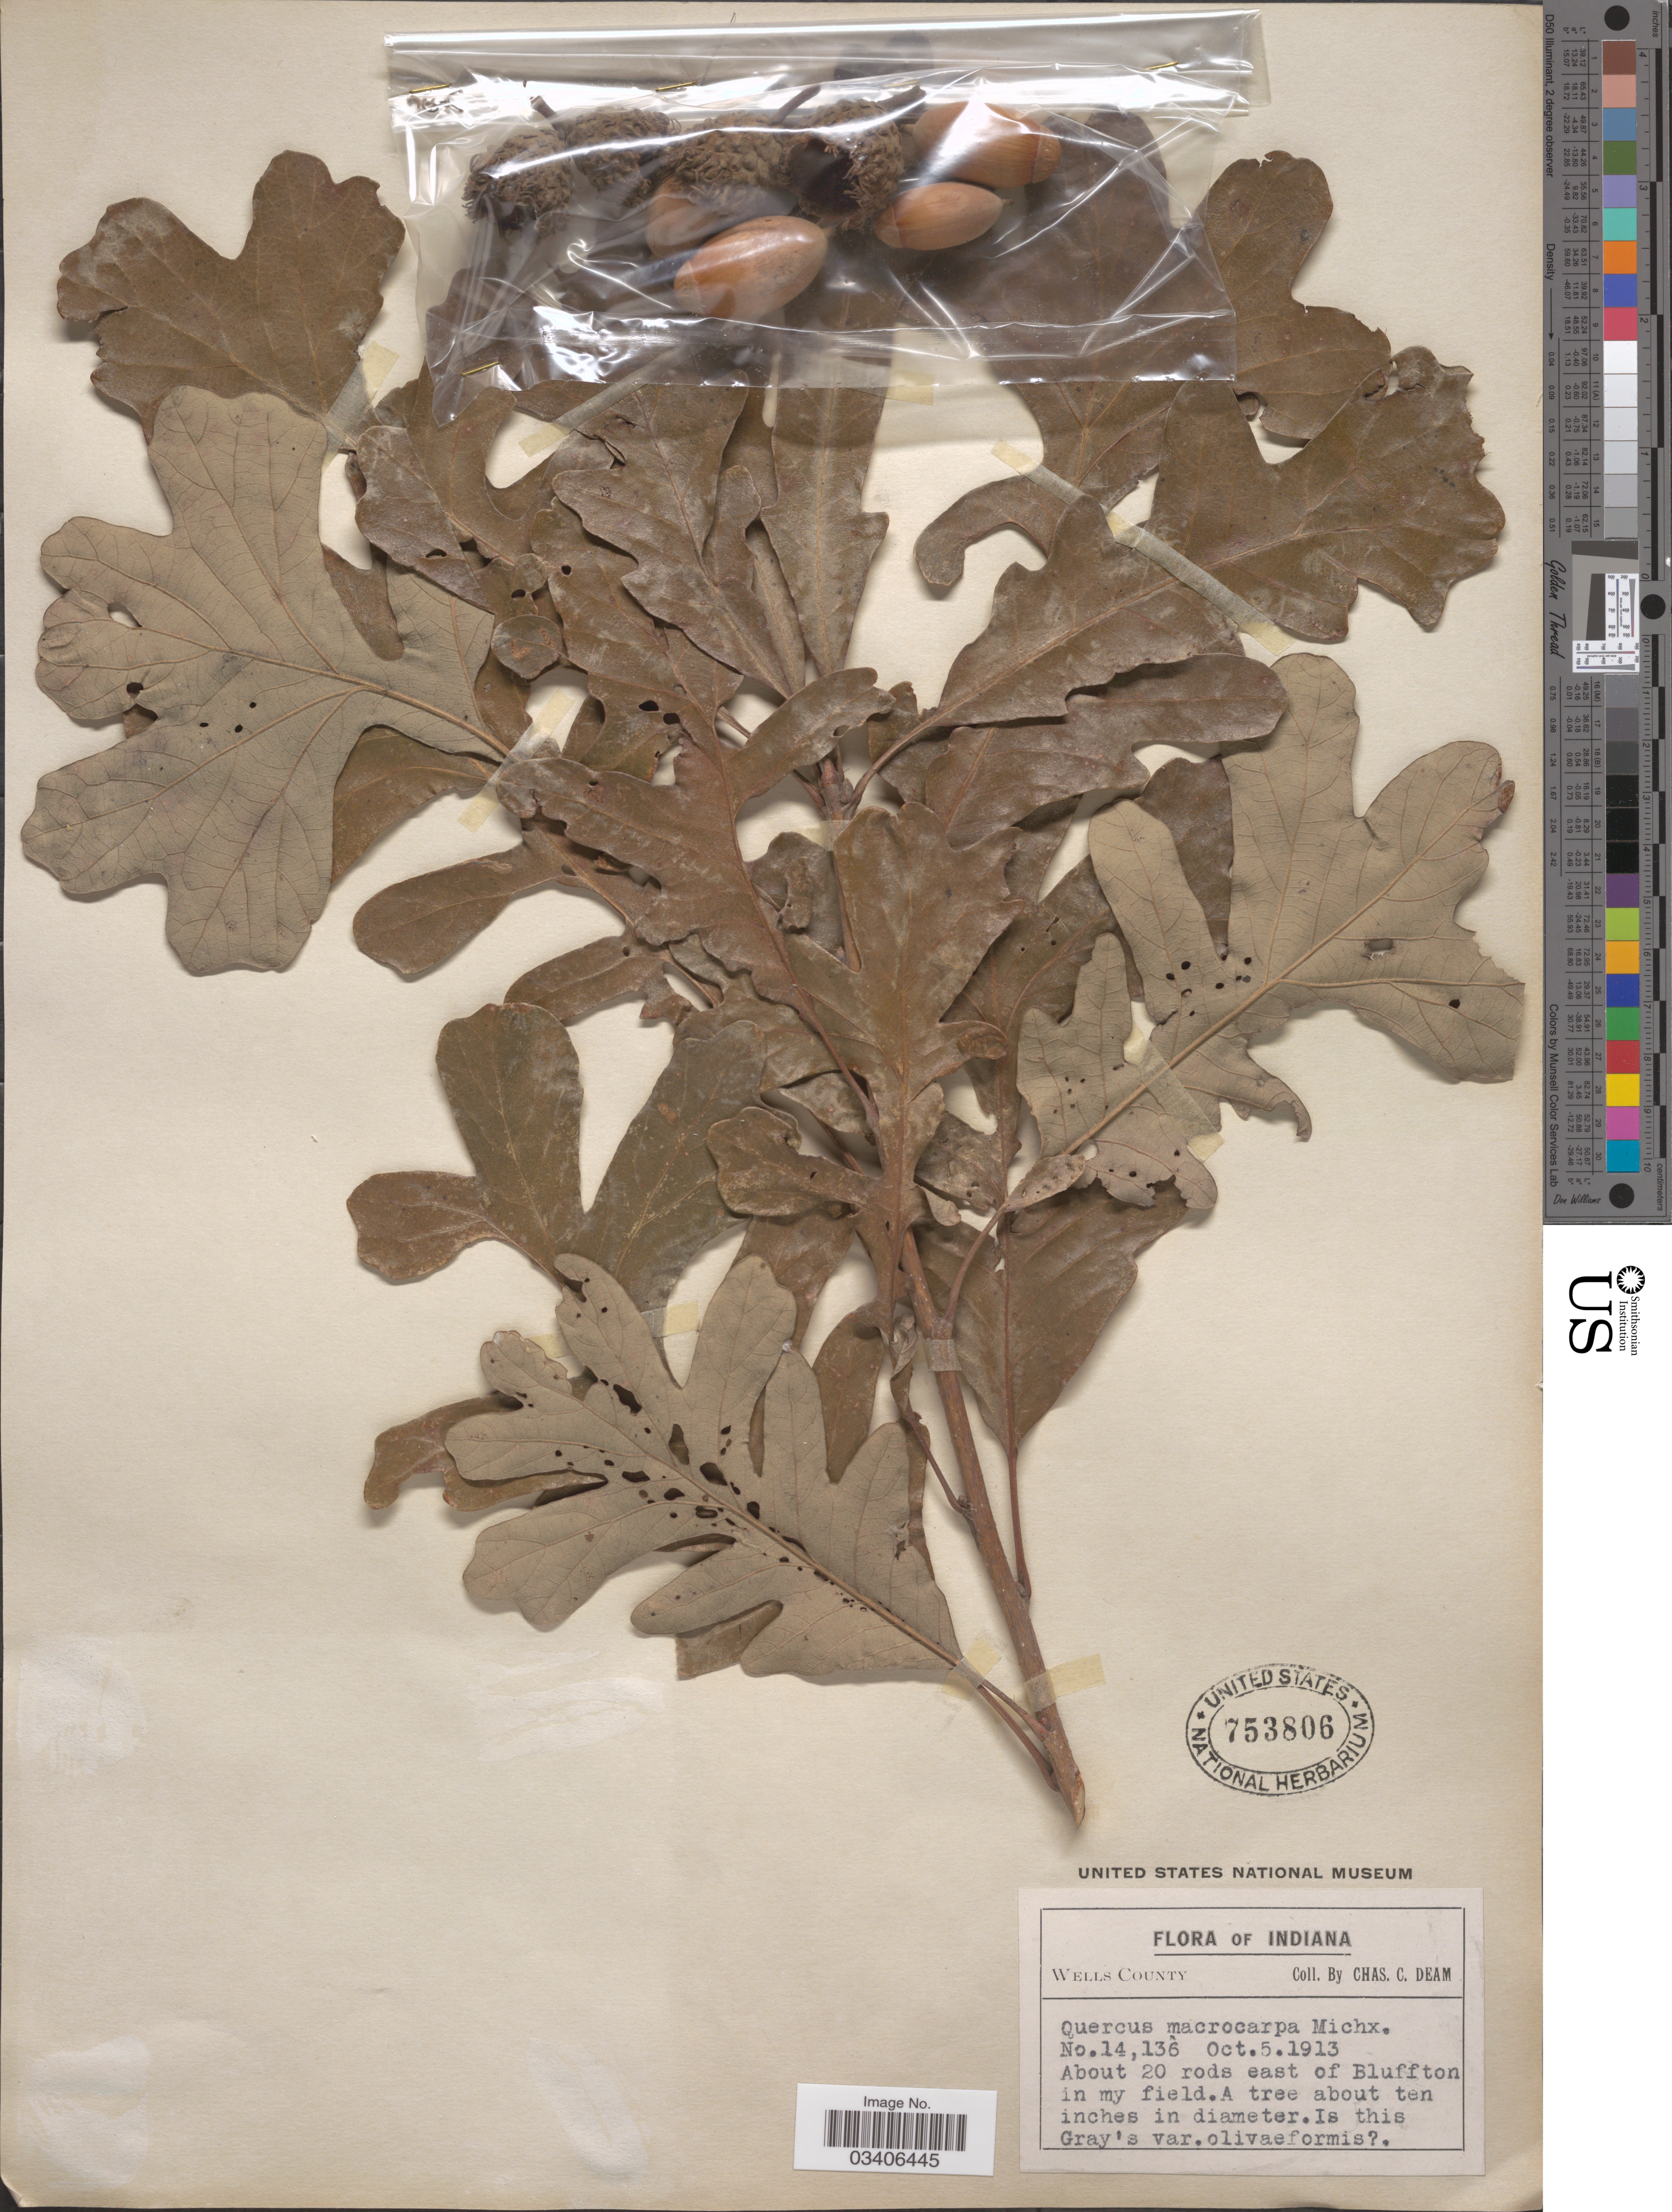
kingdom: Plantae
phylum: Tracheophyta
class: Magnoliopsida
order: Fagales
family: Fagaceae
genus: Quercus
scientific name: Quercus macrocarpa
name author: Michx.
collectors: C. C. Deam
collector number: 14136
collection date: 1913-10-05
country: United States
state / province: Indiana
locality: Wells County. About 20 rods east of Bluffton in my field.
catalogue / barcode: US 753806